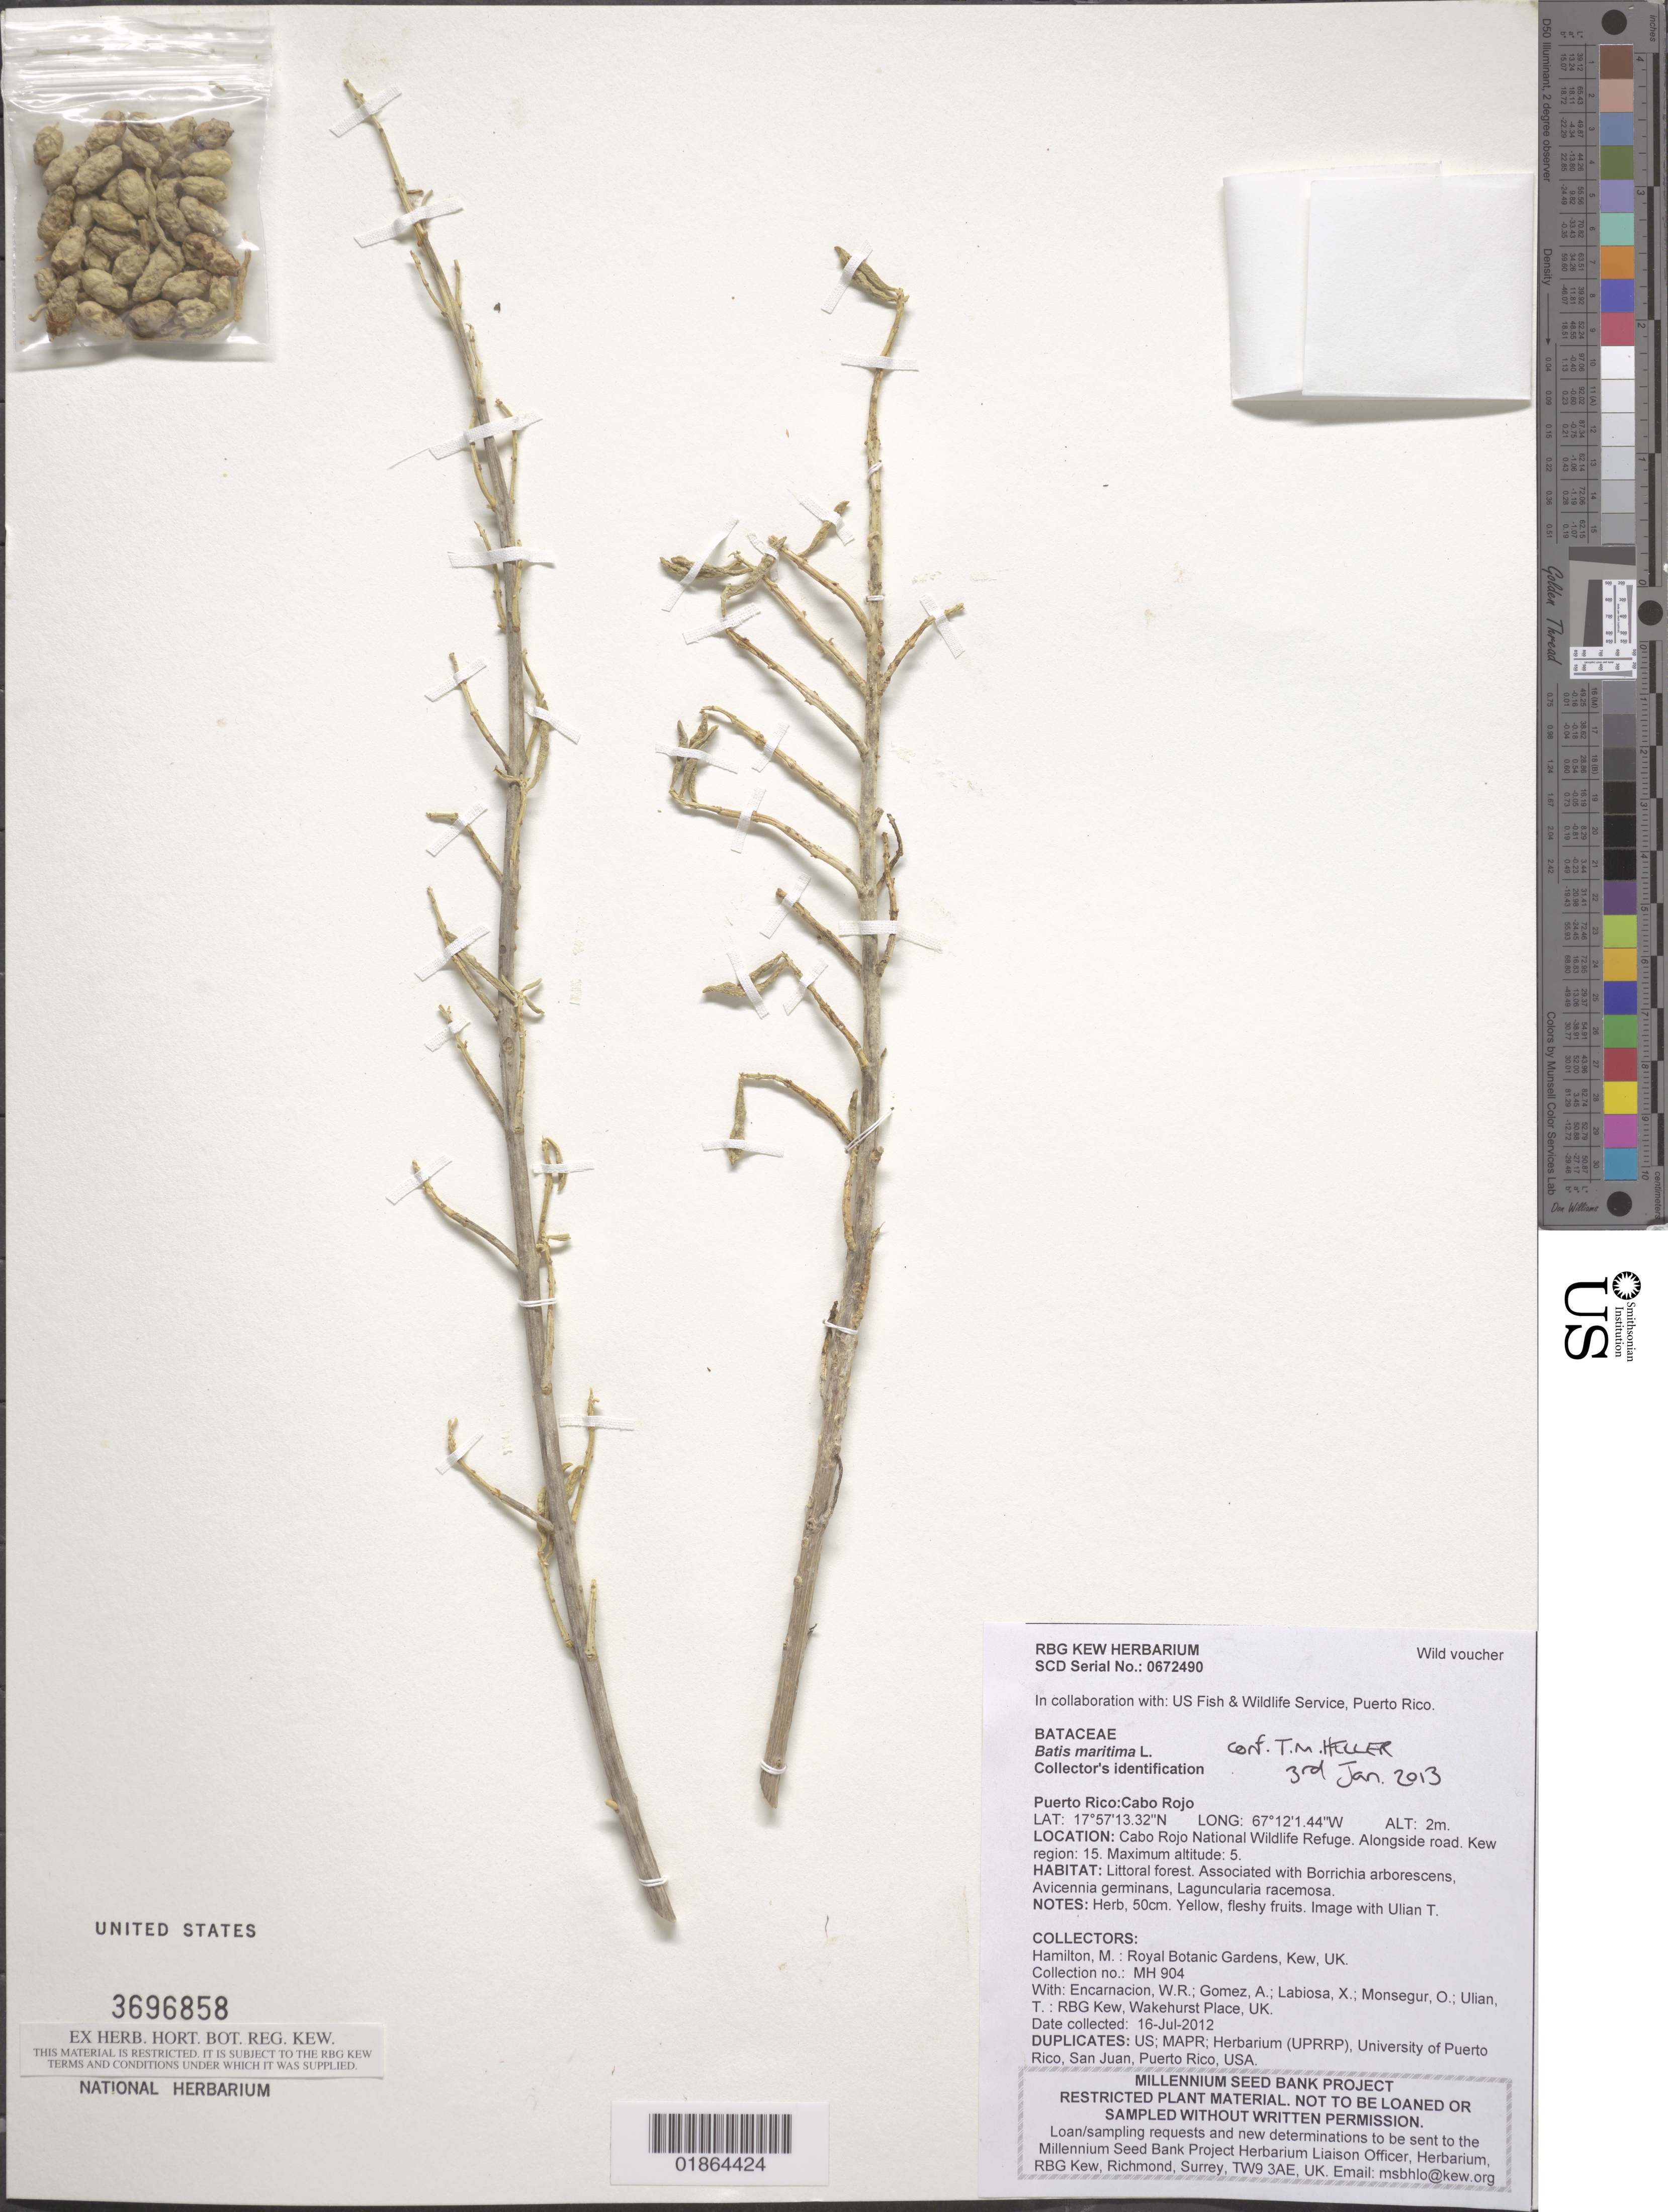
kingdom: Plantae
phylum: Tracheophyta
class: Magnoliopsida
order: Brassicales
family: Bataceae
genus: Batis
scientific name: Batis maritima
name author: L.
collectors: M. Hamilton et al.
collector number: MH904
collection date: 2012-07-16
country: Puerto Rico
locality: Cabo Rojo. Cabo Rojo National Wildlife Refuge, Kew region 15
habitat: Littoral forest, Associated with Borrichia arborescens, Avicennia germainans, Laguncularia racemosa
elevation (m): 2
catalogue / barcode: US 3696858